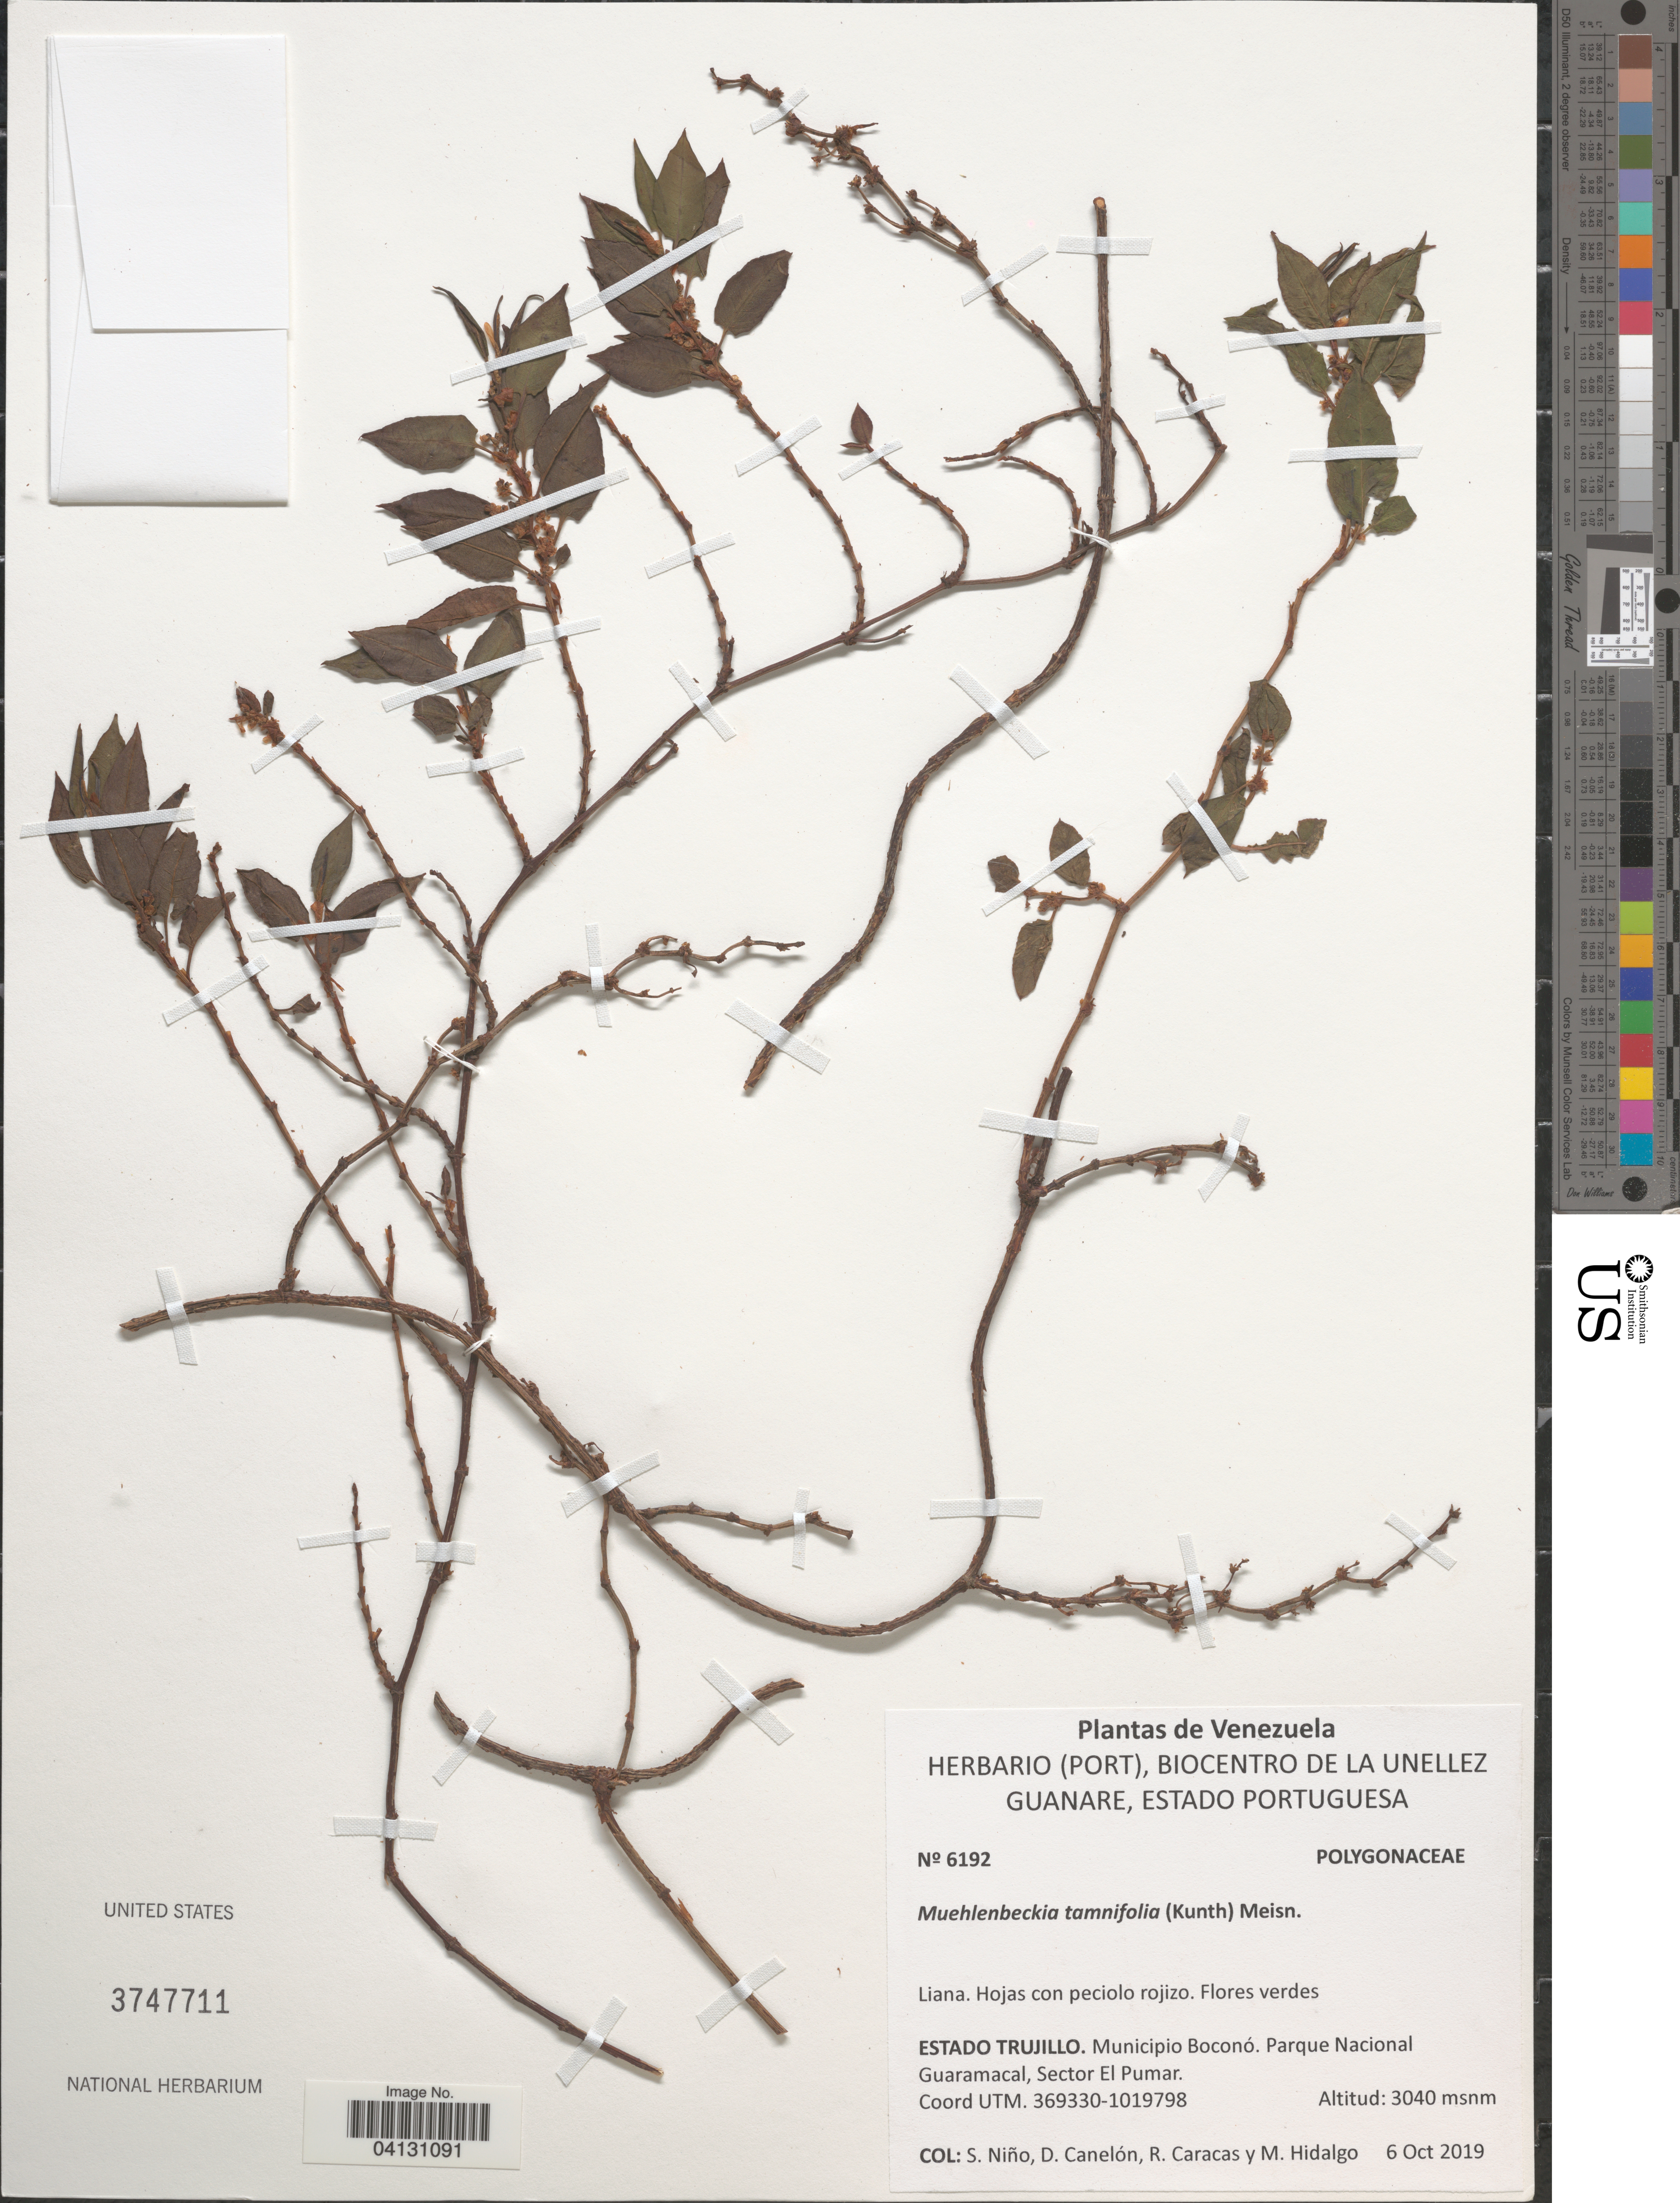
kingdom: Plantae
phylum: Tracheophyta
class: Magnoliopsida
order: Caryophyllales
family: Polygonaceae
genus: Muehlenbeckia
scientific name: Muehlenbeckia tamnifolia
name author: (Kunth) Meisn.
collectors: S. M. Niño, D. Canelón, R. Caracas & M. Hidalgo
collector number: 6192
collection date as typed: Transcribed d/m/y: 6/10/2019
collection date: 2019-10-06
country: Venezuela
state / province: Trujillo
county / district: Boconó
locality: Parque Nacional Guaramacal, Sector El Pumar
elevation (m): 3040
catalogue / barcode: US 3747711